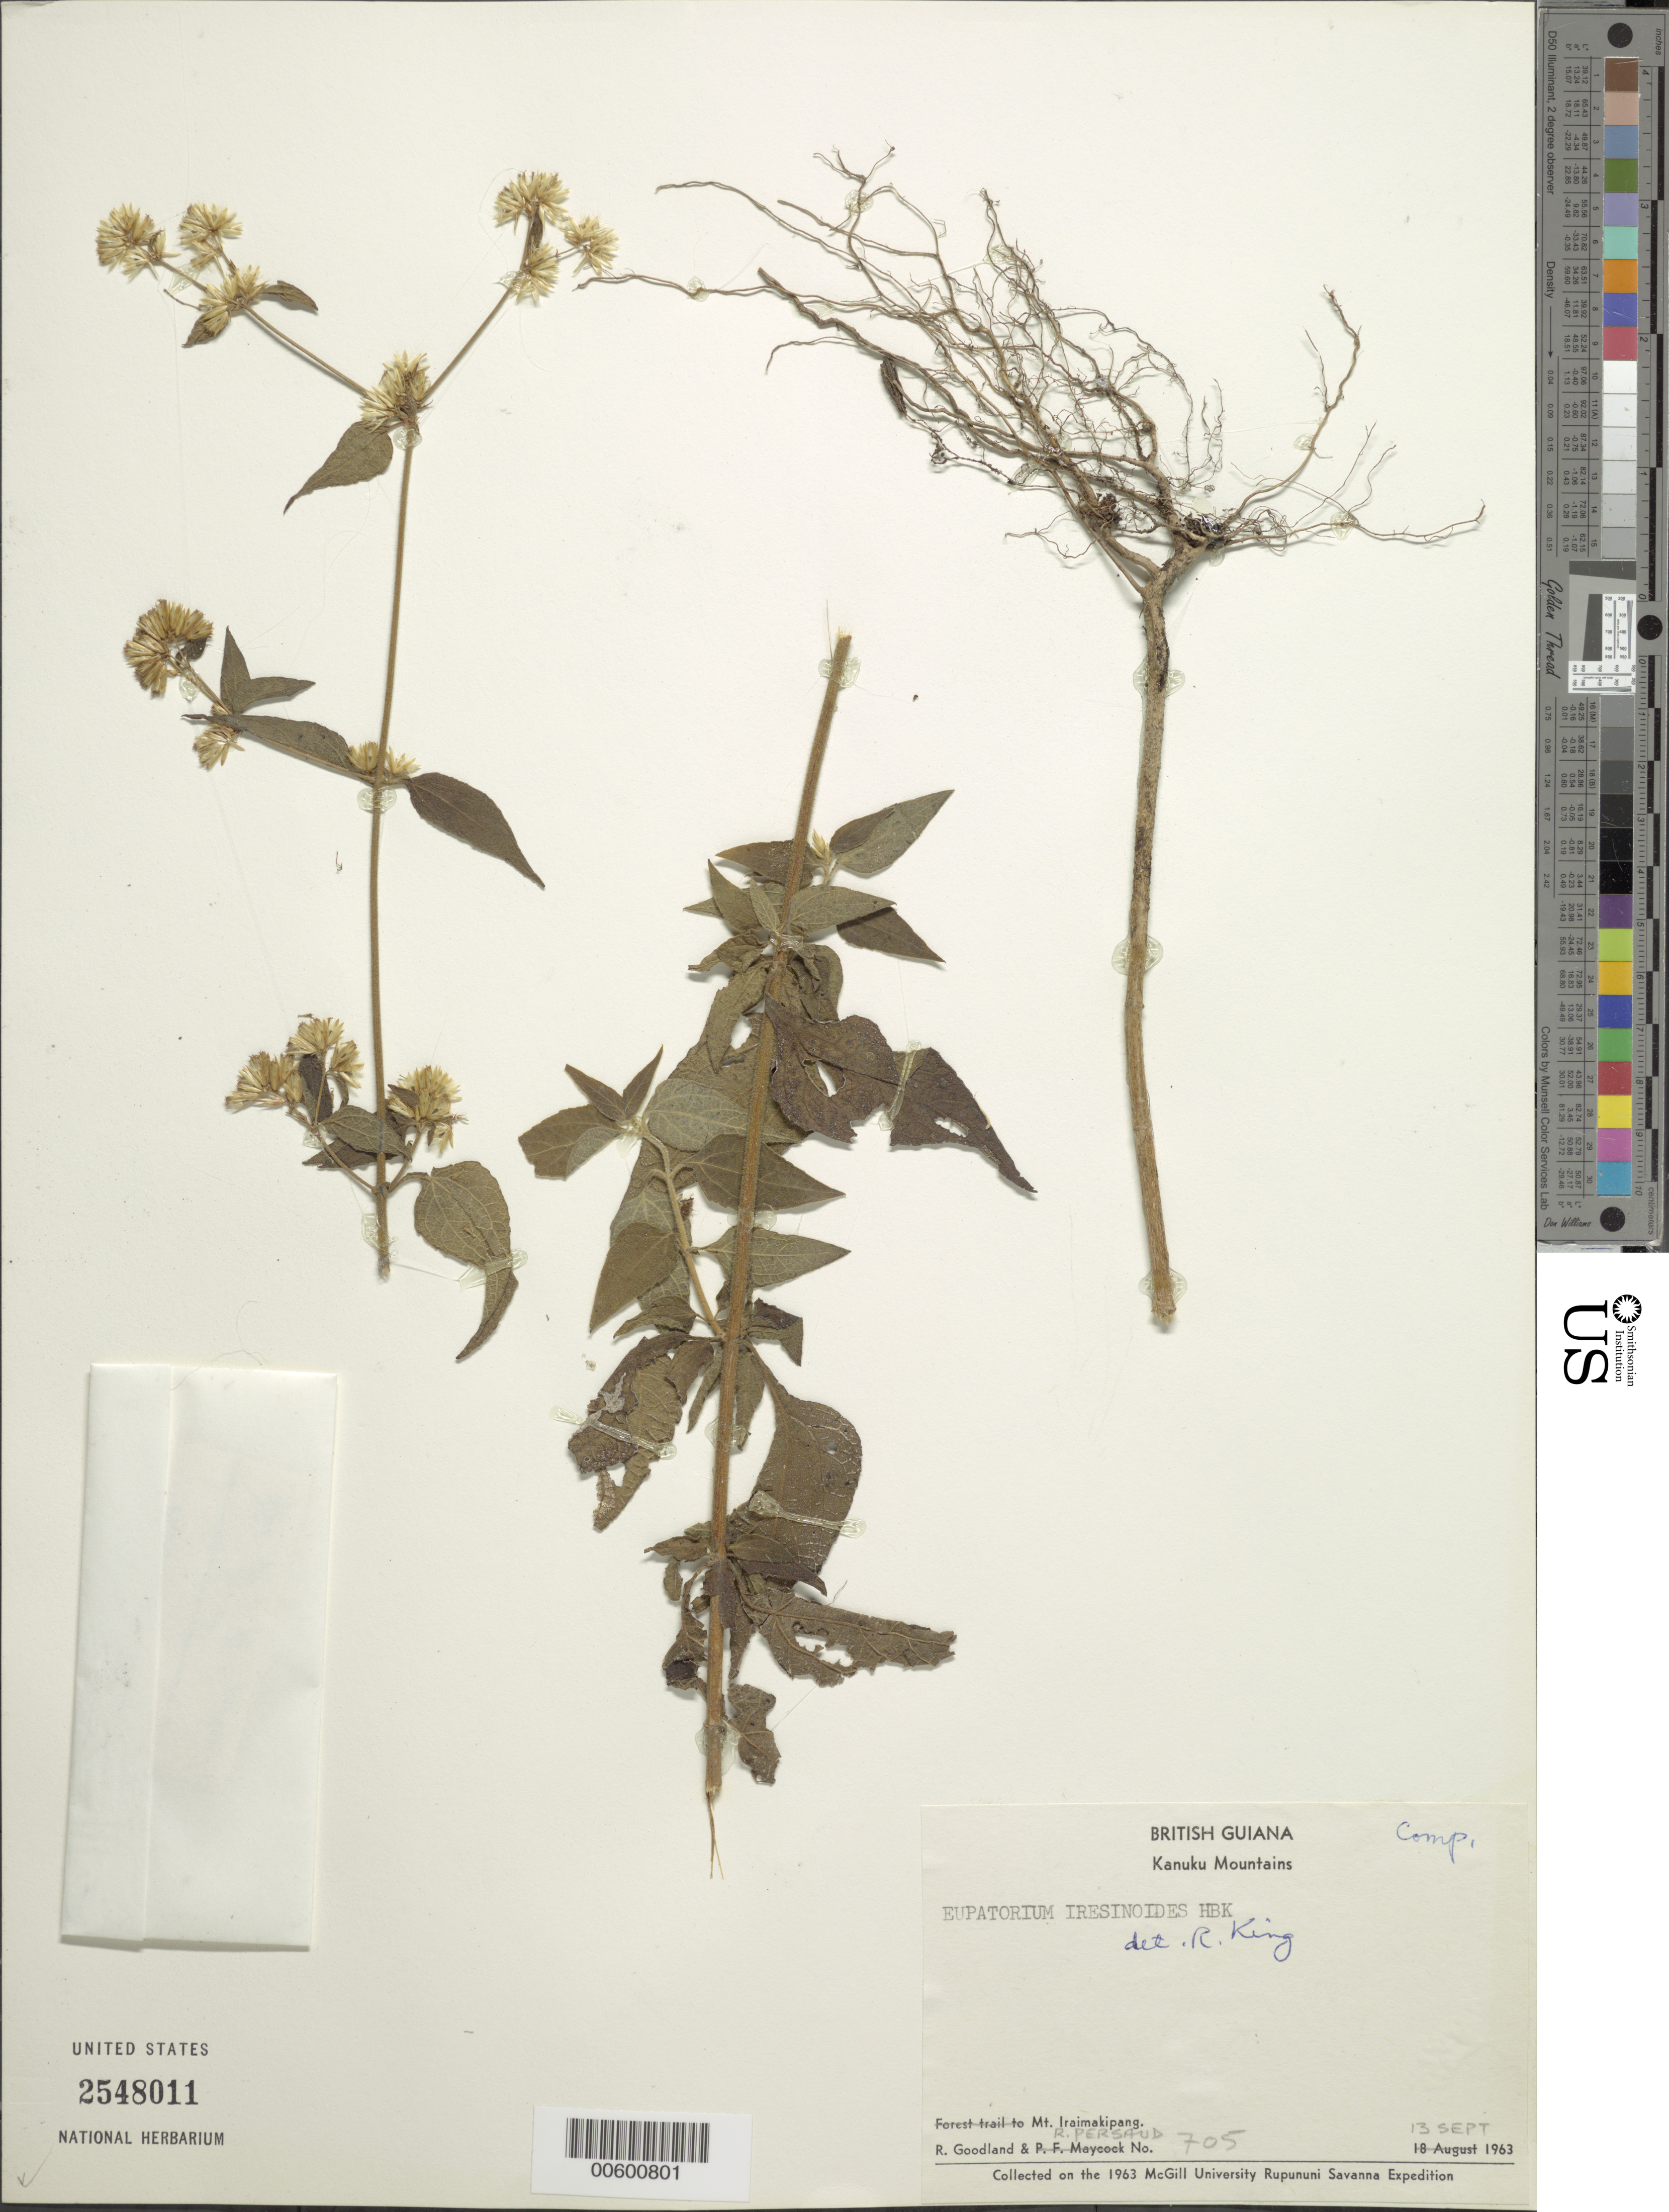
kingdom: Plantae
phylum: Tracheophyta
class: Magnoliopsida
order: Asterales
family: Asteraceae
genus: Condylidium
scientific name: Condylidium iresinoides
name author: (Kunth) R.M. King & H. Rob.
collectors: R. Goodland & R. Persaud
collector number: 705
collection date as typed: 13-Sep-63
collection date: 1963-09-13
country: Guyana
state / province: U. Takutu-U. Essequibo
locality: Mt. Iraimakipang, summit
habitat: Grassland with scattered trees. Dominants: Curatella, Byrsonima, Trachypogon, Fimbristylis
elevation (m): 1067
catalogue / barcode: US 2548011